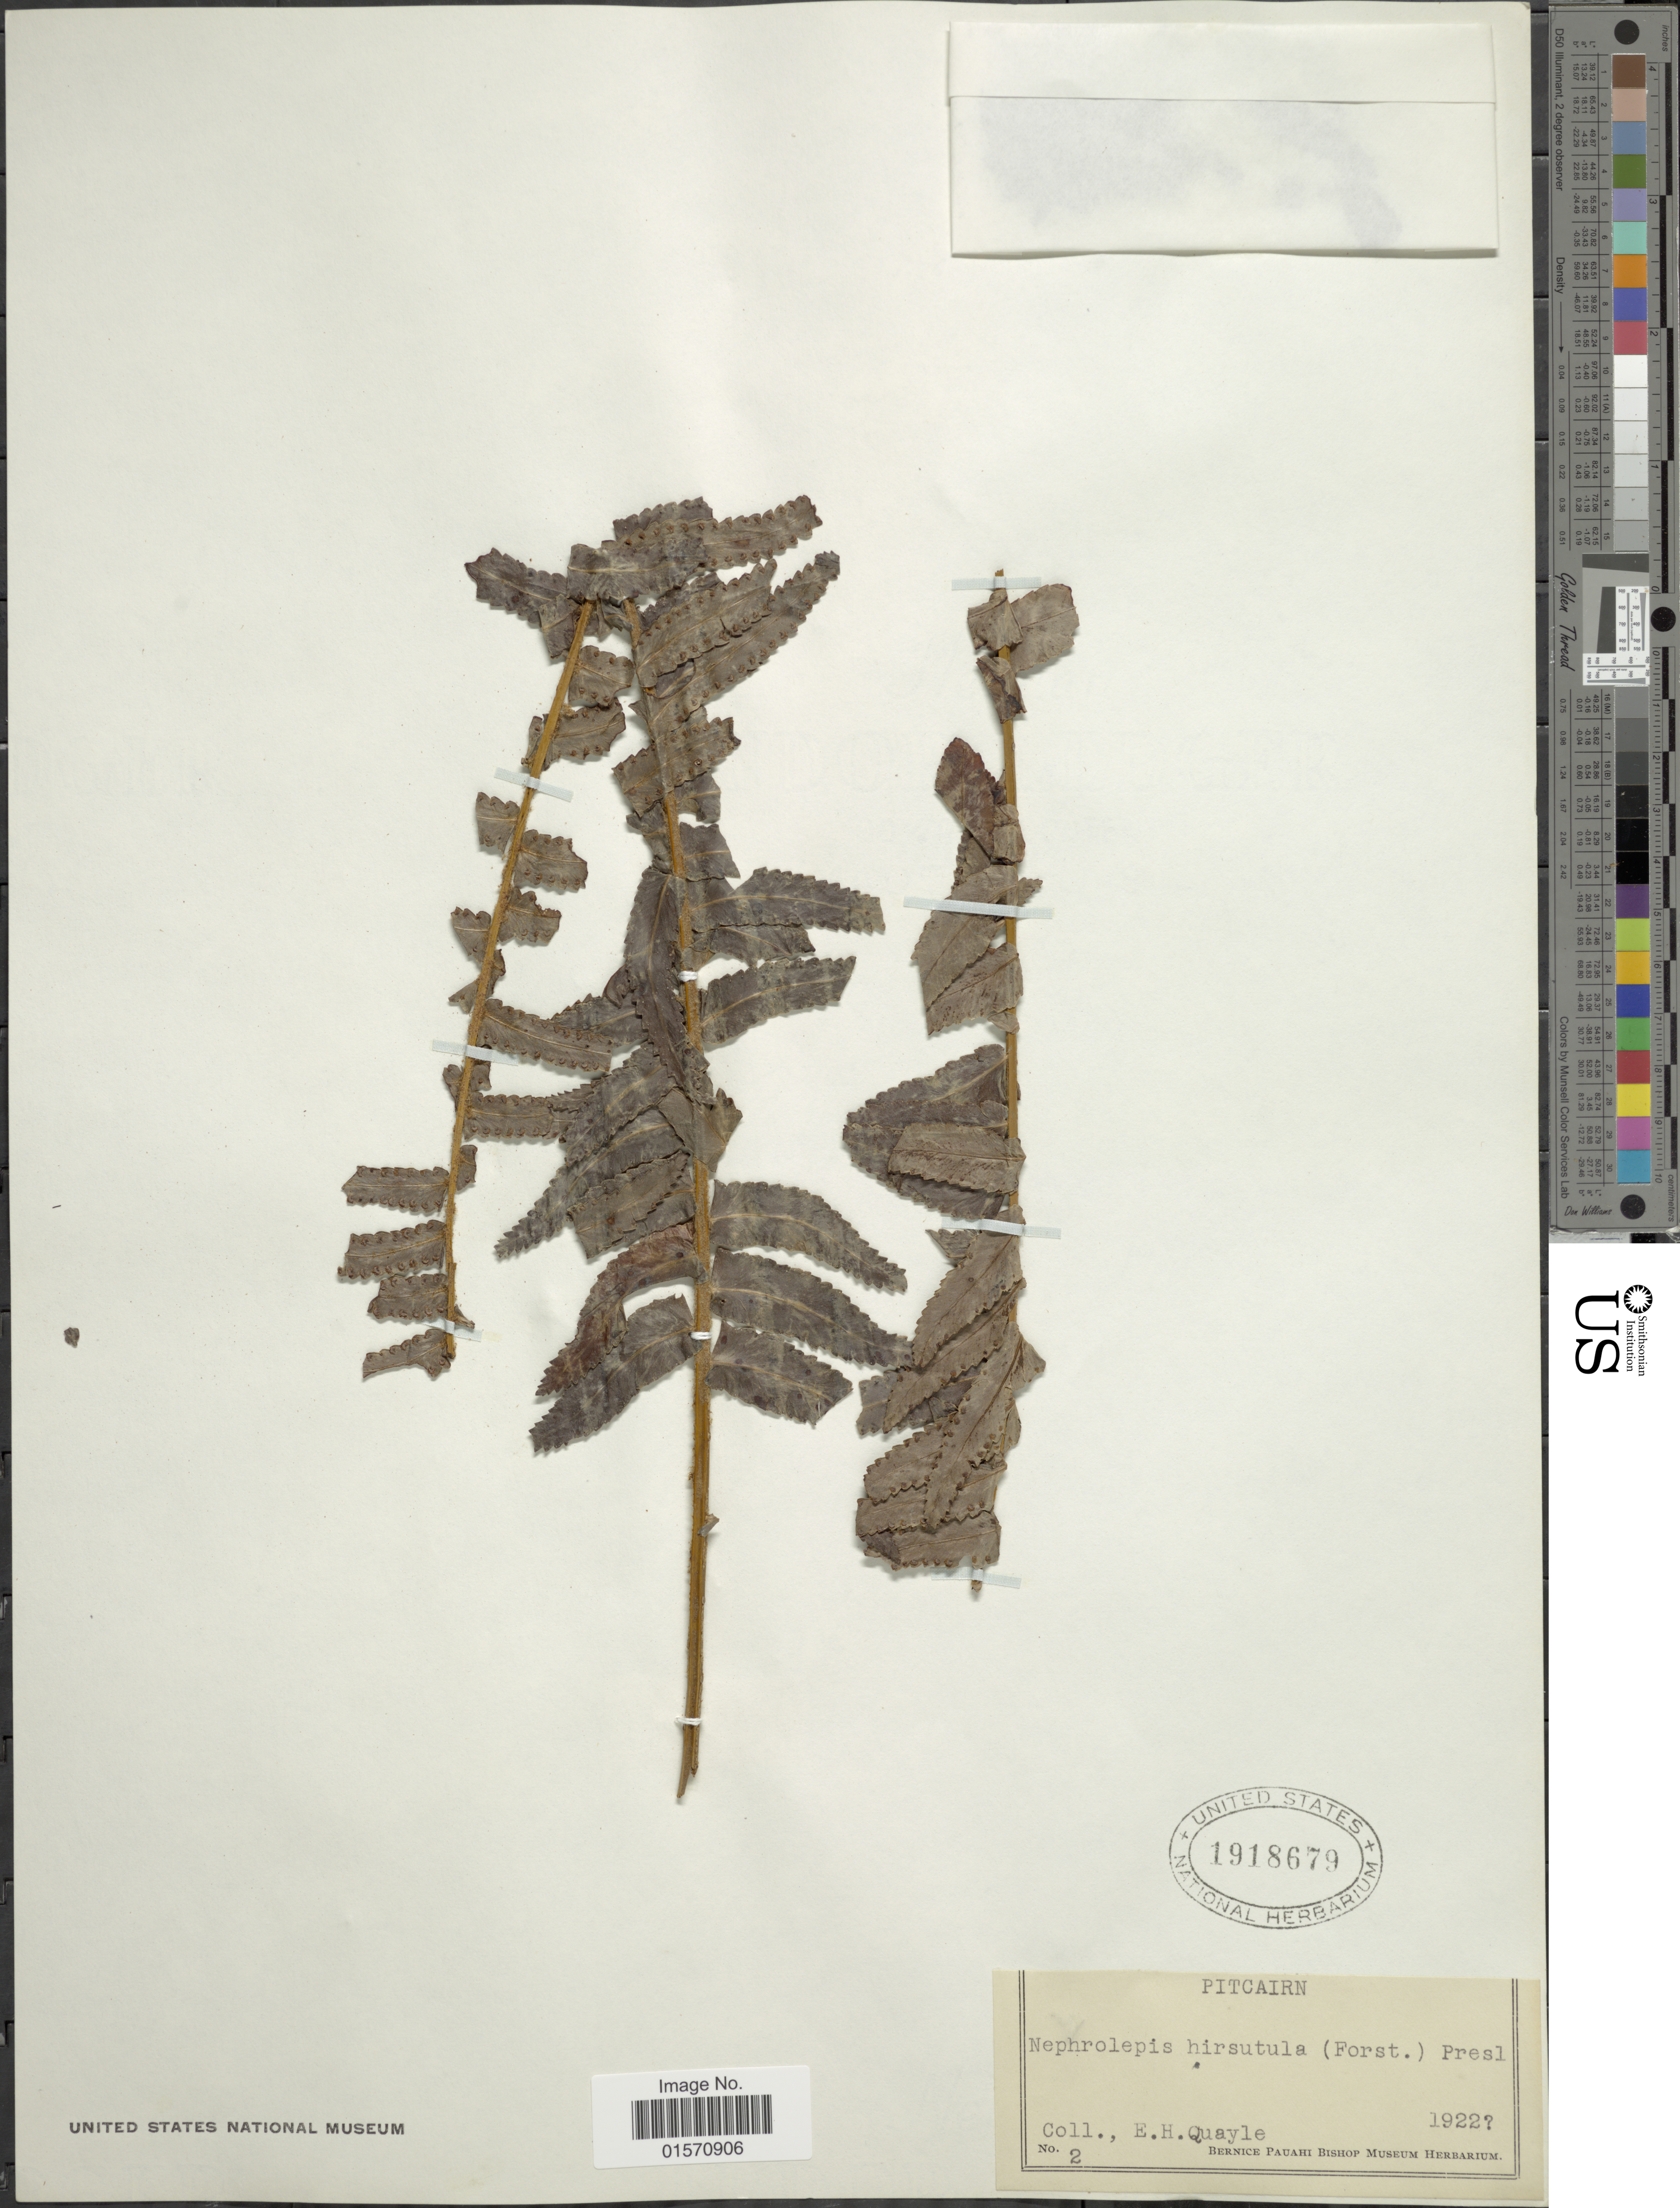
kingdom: Plantae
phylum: Tracheophyta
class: Polypodiopsida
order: Polypodiales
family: Nephrolepidaceae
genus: Nephrolepis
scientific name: Nephrolepis hirsutula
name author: (G. Forst.) C. Presl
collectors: E. Quayle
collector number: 2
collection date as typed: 1922?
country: Pitcairn Islands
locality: Pitcairn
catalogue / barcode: US 1918679